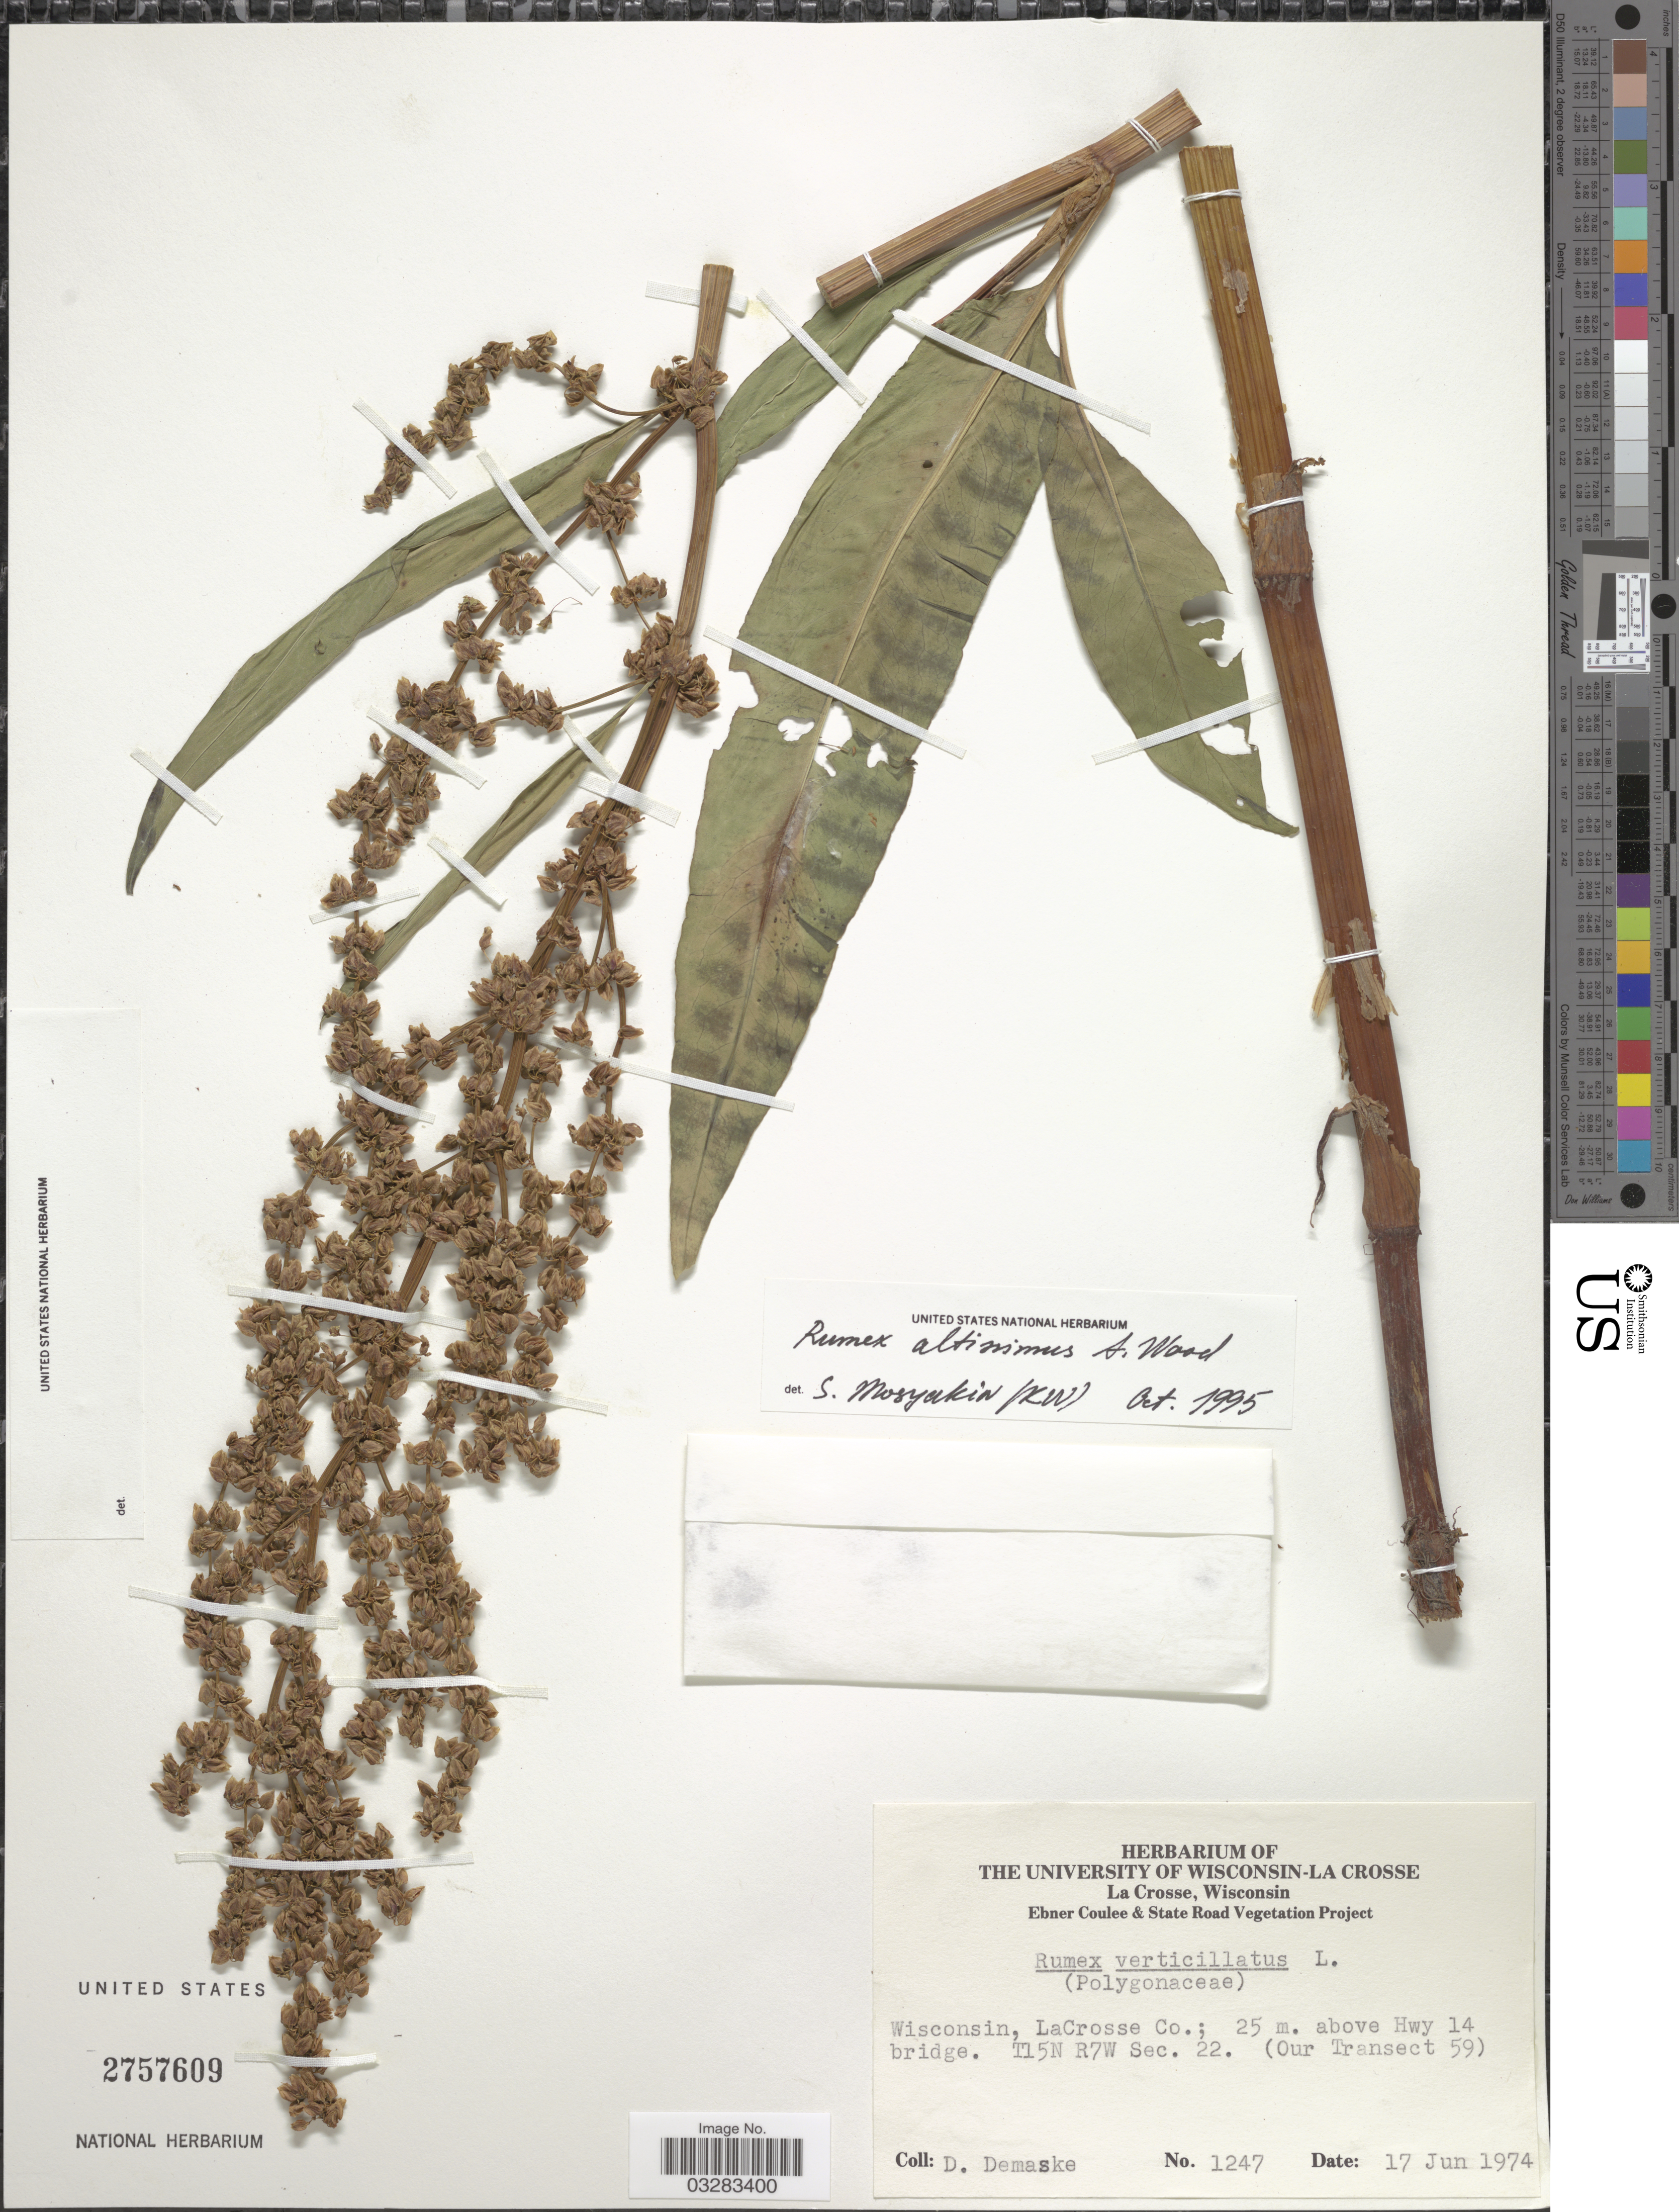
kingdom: Plantae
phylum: Tracheophyta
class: Magnoliopsida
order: Caryophyllales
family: Polygonaceae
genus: Rumex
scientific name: Rumex altissimus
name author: Alph. Wood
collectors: D. Demaske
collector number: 1247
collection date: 1974-06-17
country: United States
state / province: Wisconsin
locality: LaCrosse Co.; 25 m. above Hwy 14 bridge. T15N R7W Sec. 22. (Our Transect 59).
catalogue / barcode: US 2757609